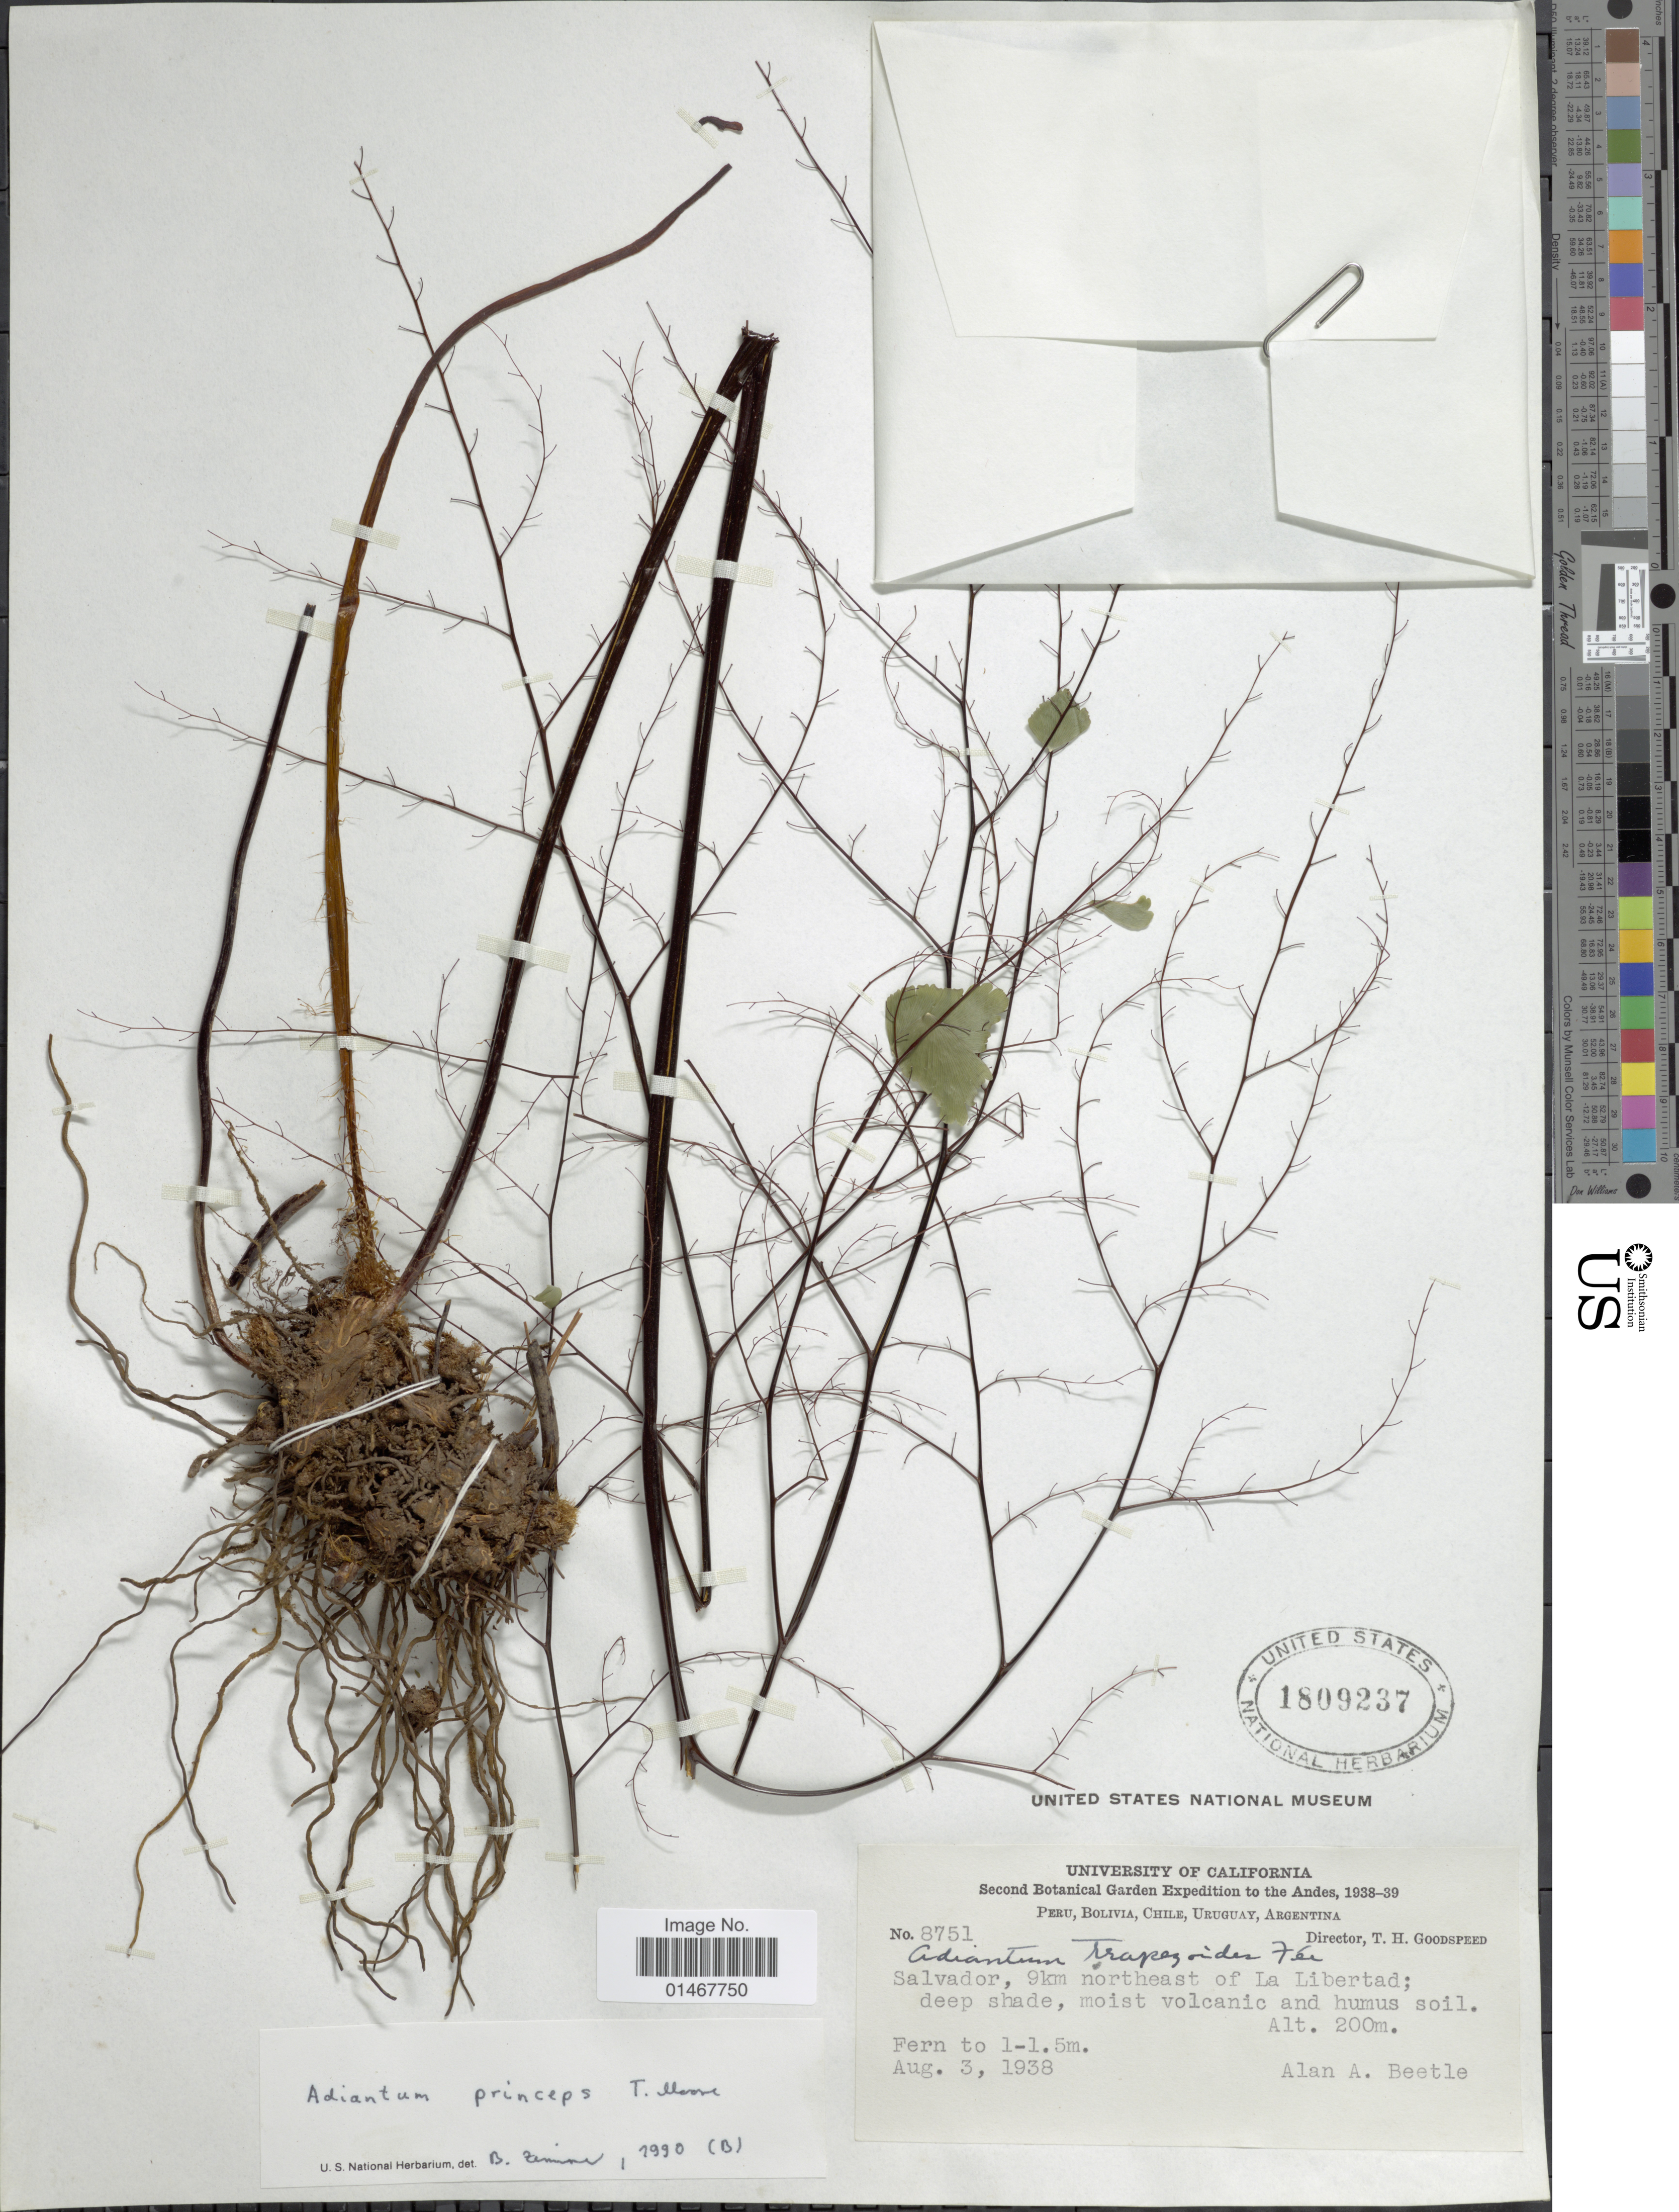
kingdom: Plantae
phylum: Tracheophyta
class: Polypodiopsida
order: Polypodiales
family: Pteridaceae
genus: Adiantum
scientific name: Adiantum princeps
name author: T. Moore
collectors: A. A. Beetle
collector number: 8751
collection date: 1938-08-03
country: El Salvador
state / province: La Libertad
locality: Salvador, 9km northeast of La Libertad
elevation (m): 200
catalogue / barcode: US 1809237